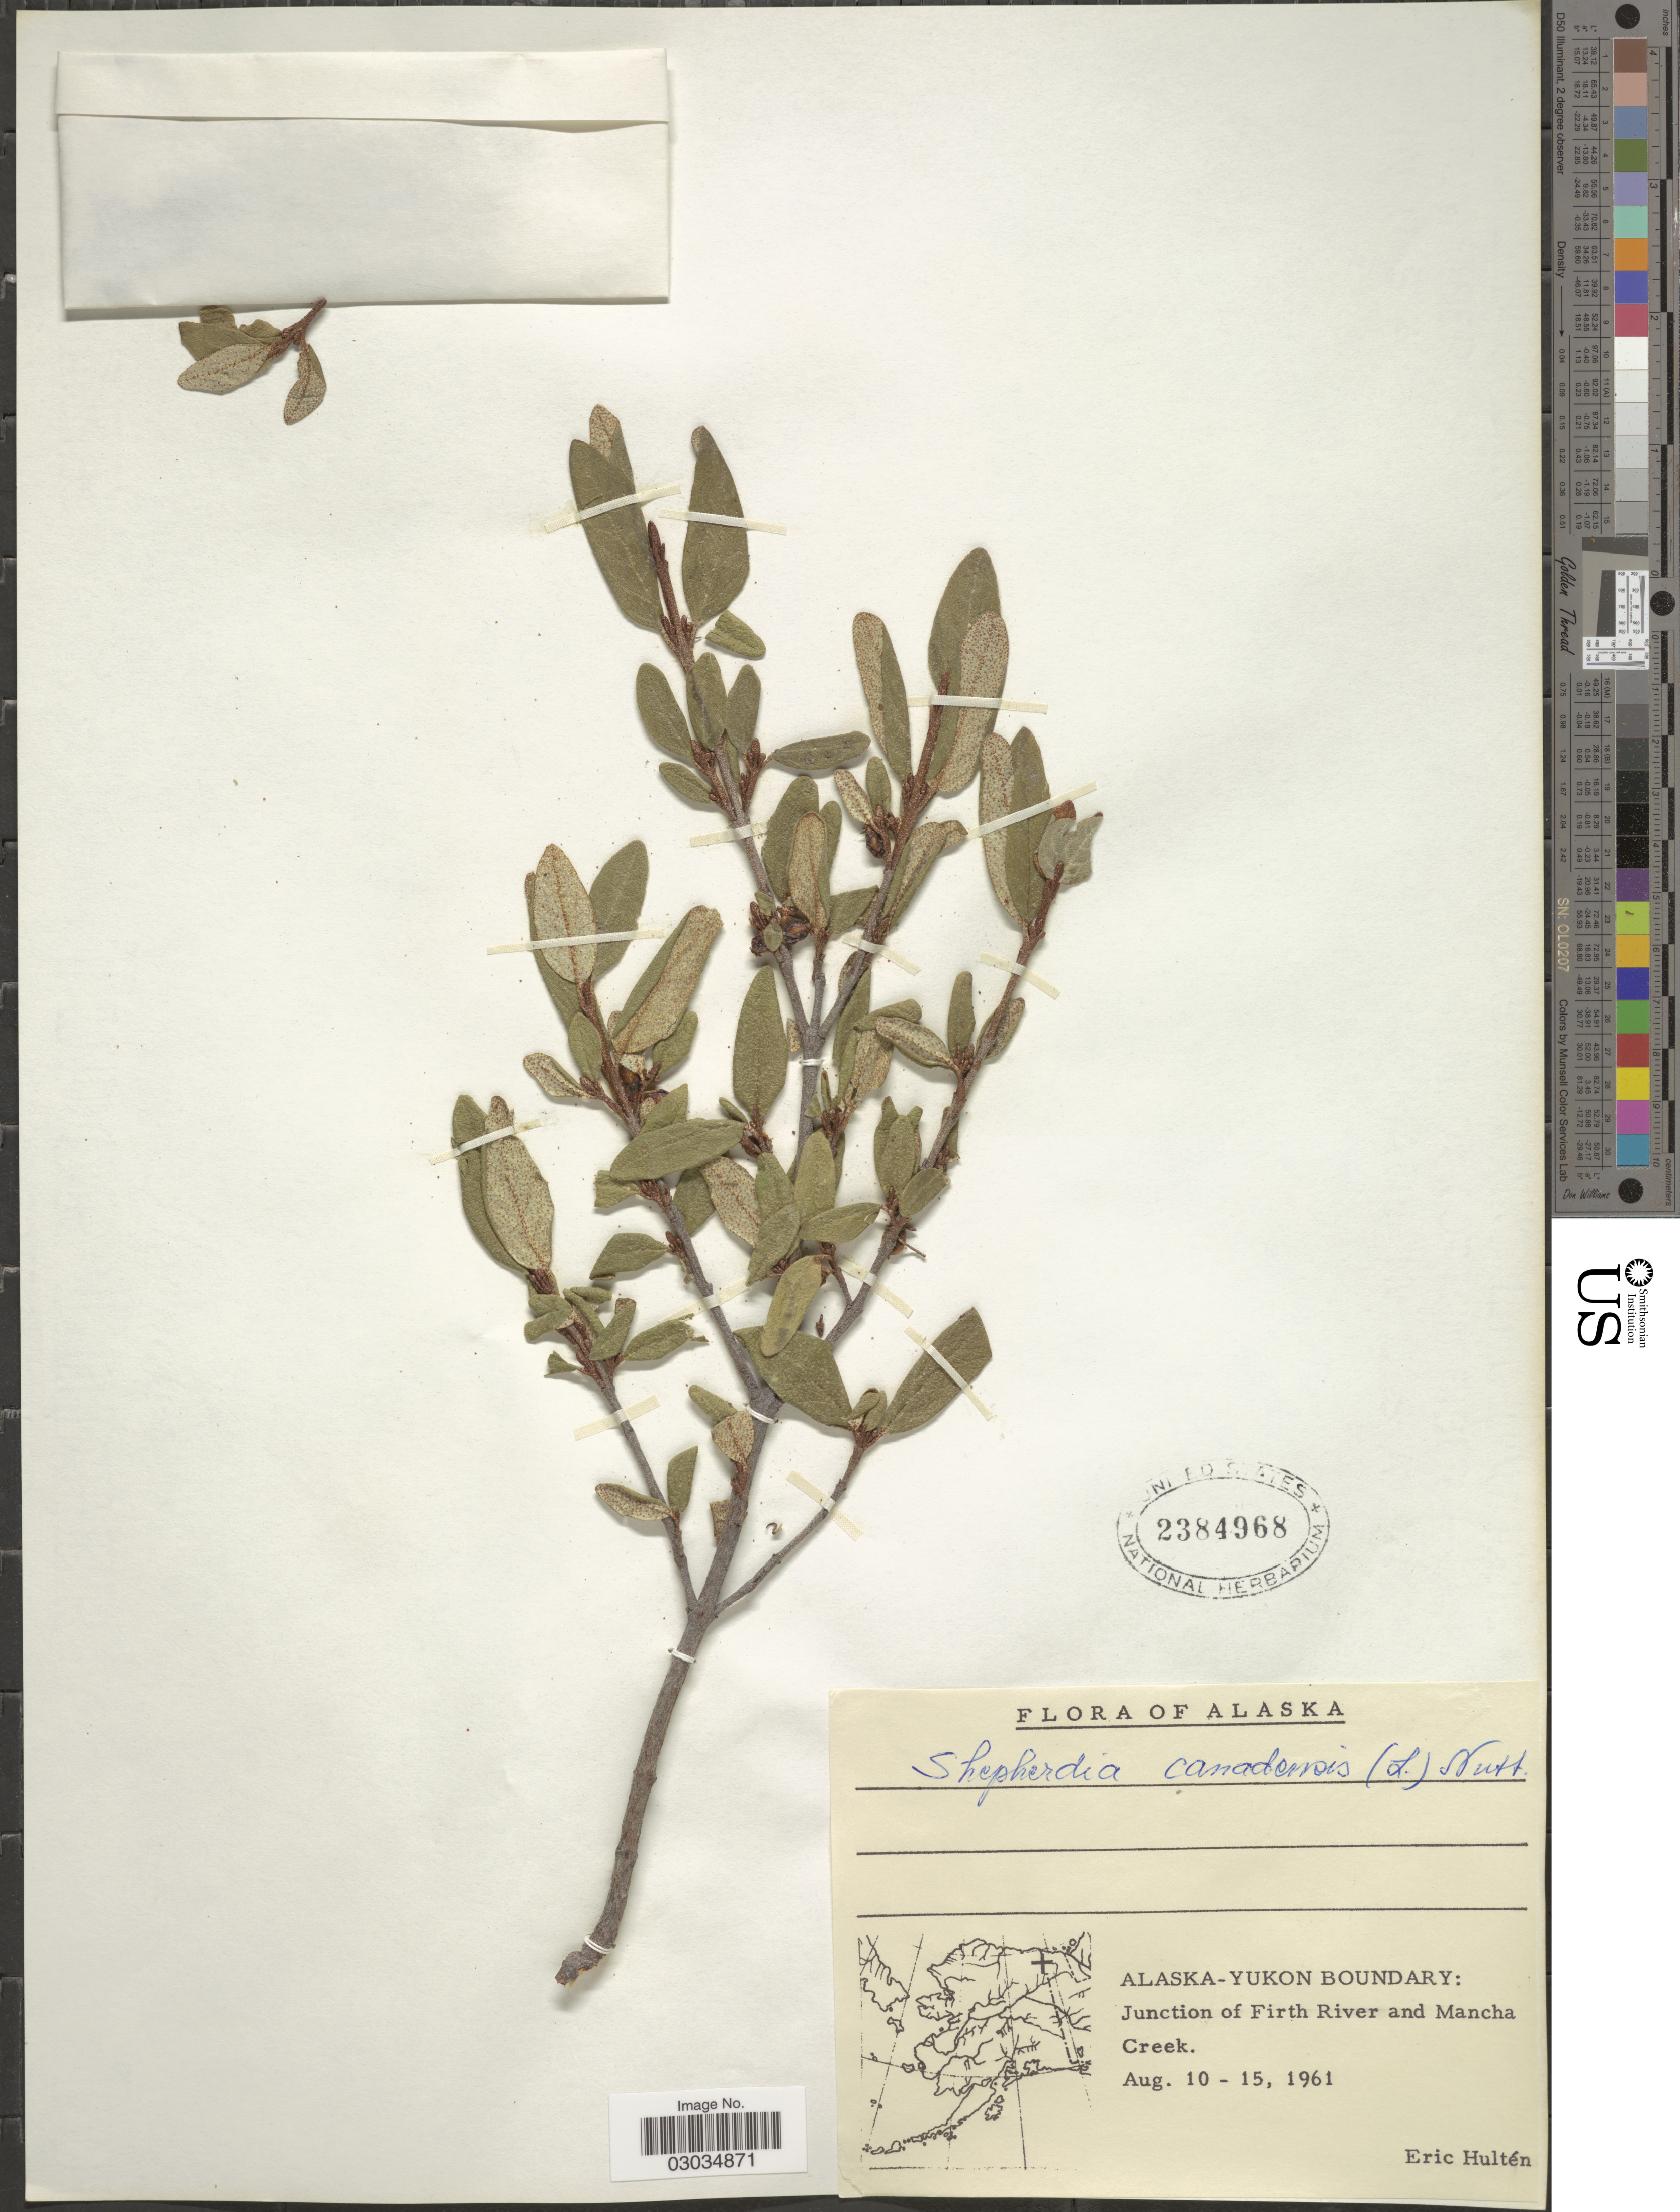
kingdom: Plantae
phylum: Tracheophyta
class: Magnoliopsida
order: Rosales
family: Elaeagnaceae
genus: Shepherdia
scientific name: Shepherdia canadensis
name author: (L.) Nutt.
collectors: E. G. Hultén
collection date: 1961-08-10/1961-08-15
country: United States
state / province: Alaska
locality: Yukon Boundary: Junction of Firt River and Mancha Creek.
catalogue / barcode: US 2384968